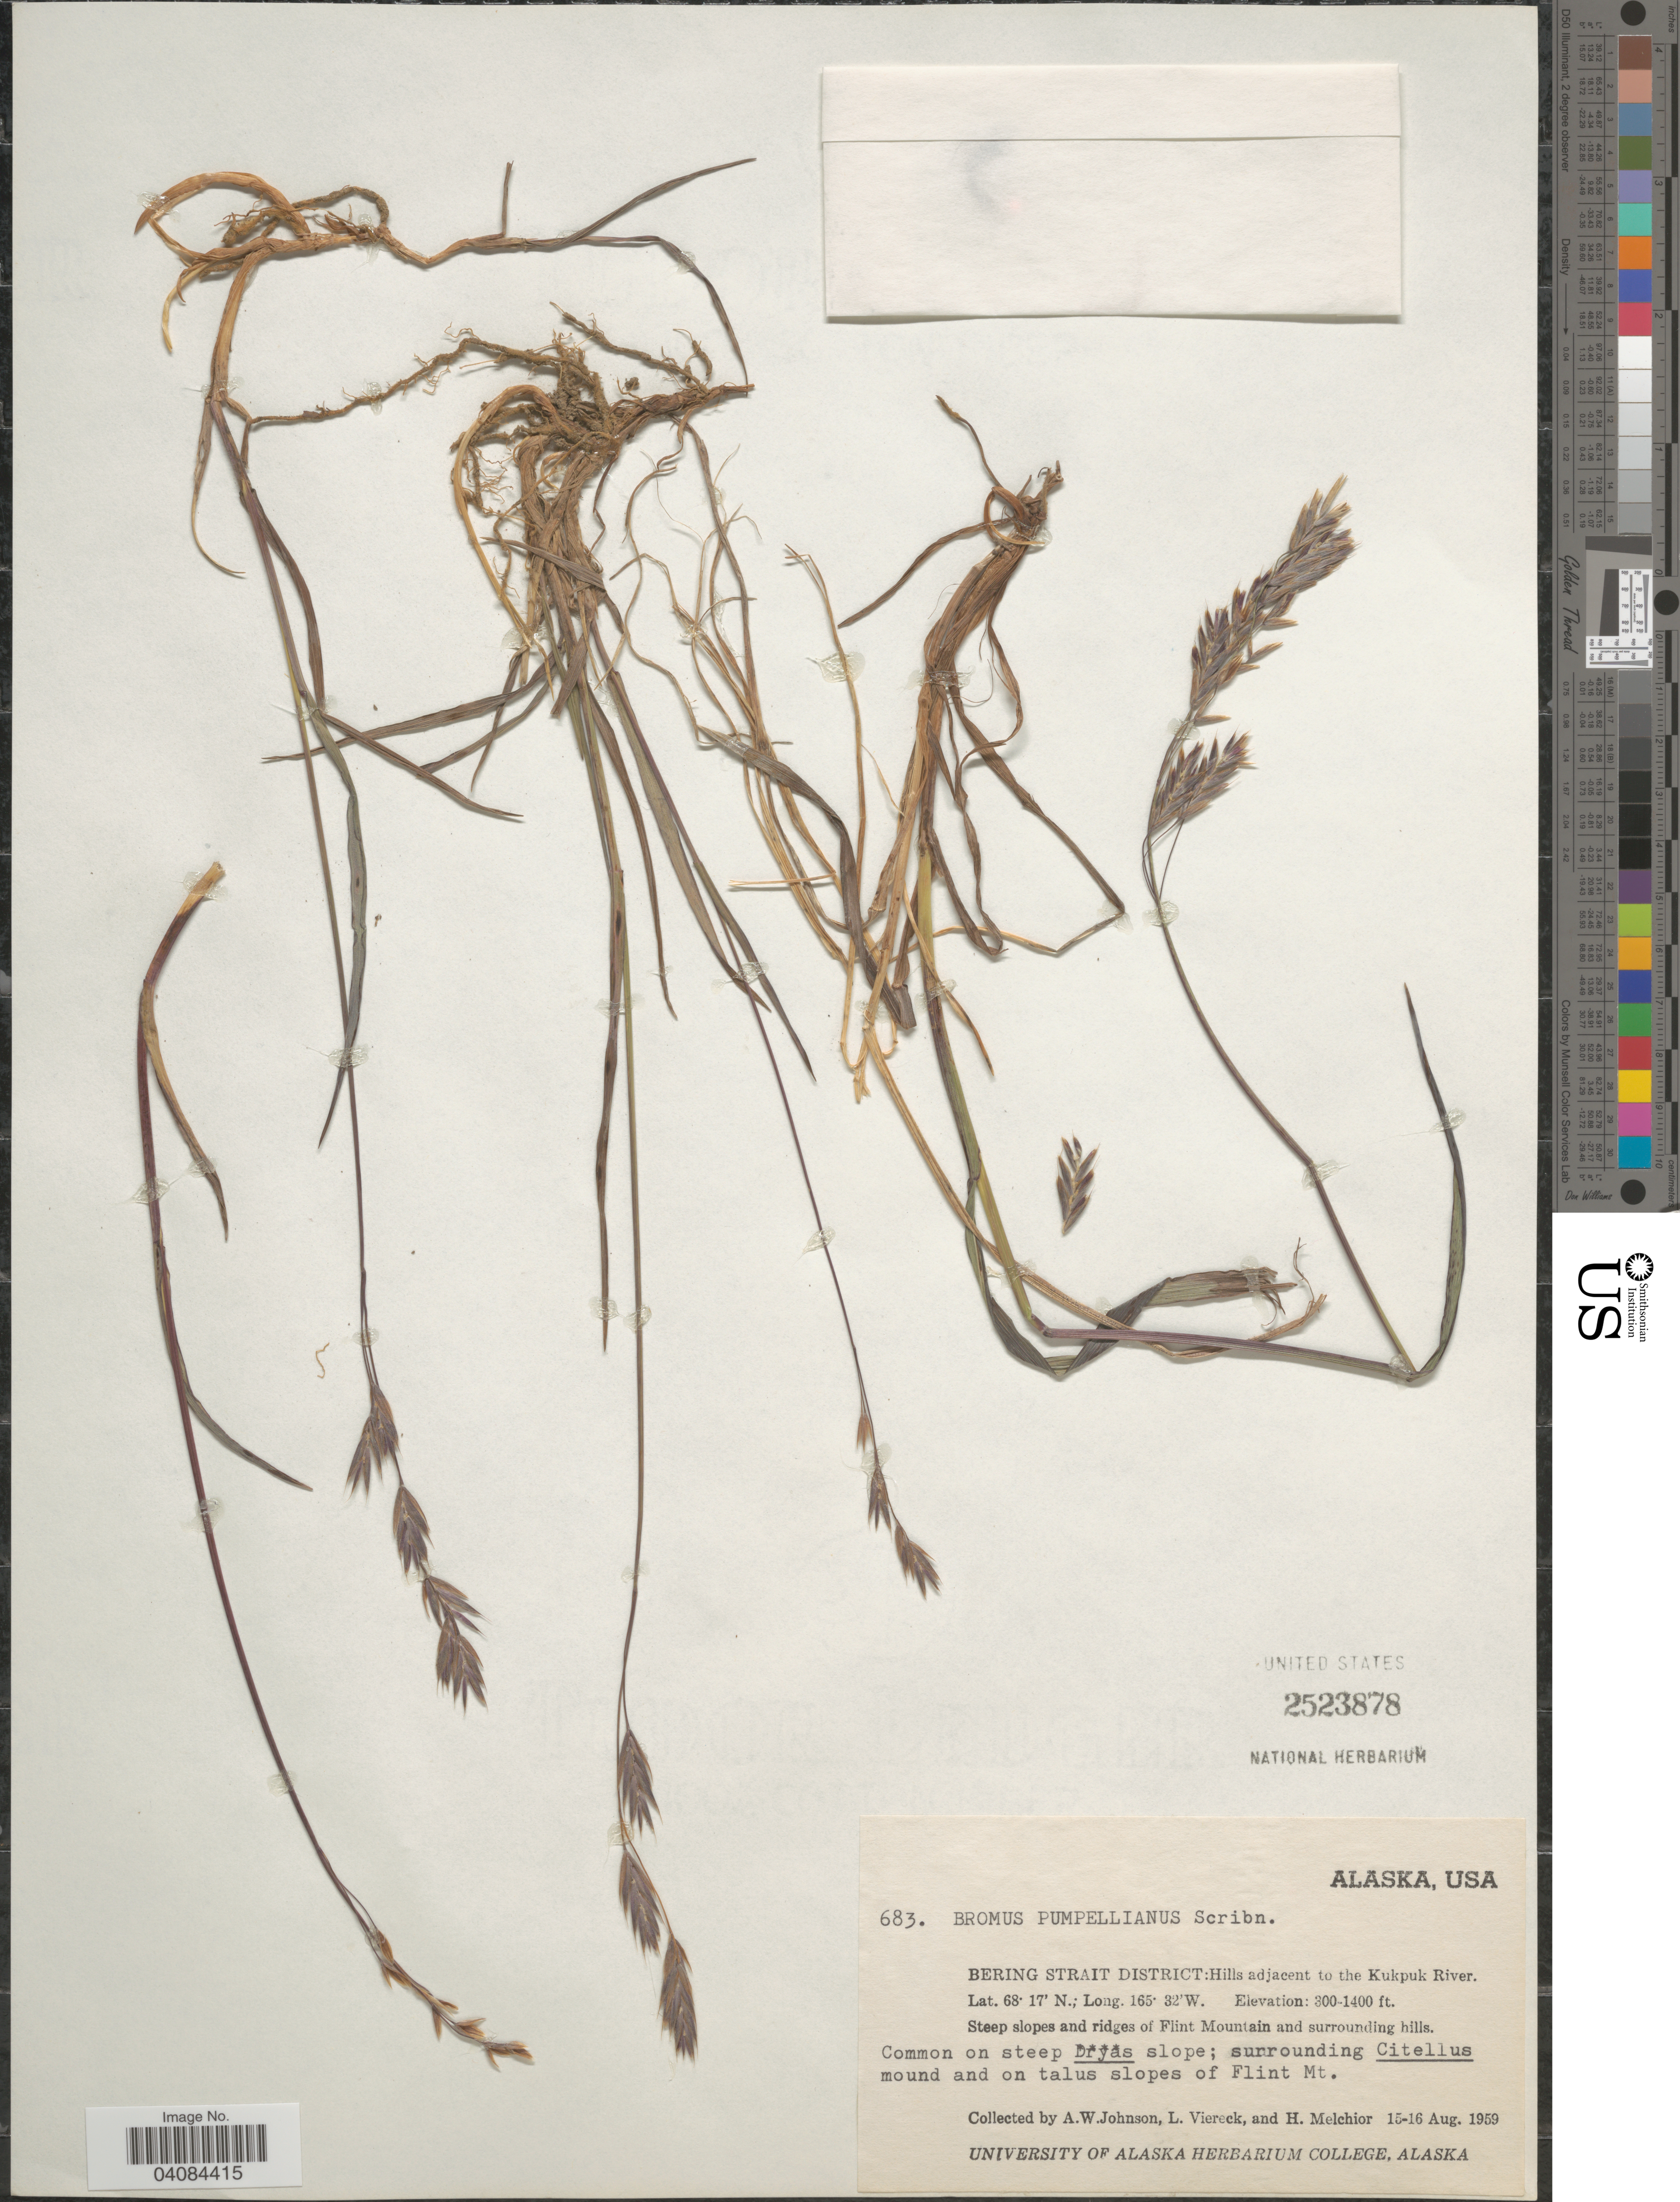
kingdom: Plantae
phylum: Tracheophyta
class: Liliopsida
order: Poales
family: Poaceae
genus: Bromus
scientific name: Bromus pumpellianus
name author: Scribn.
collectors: A. W. Johnson, L. Viereck & H. Melchior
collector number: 683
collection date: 1959-08-15/1959-08-16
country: United States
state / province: Alaska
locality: Bering Strait District: Hills adjacent to the Kukpuk River. Steep slopes and ridges of Flint Mountain and surrounding hills. On talus slopes of Flint Mt.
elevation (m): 91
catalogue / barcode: US 2523878